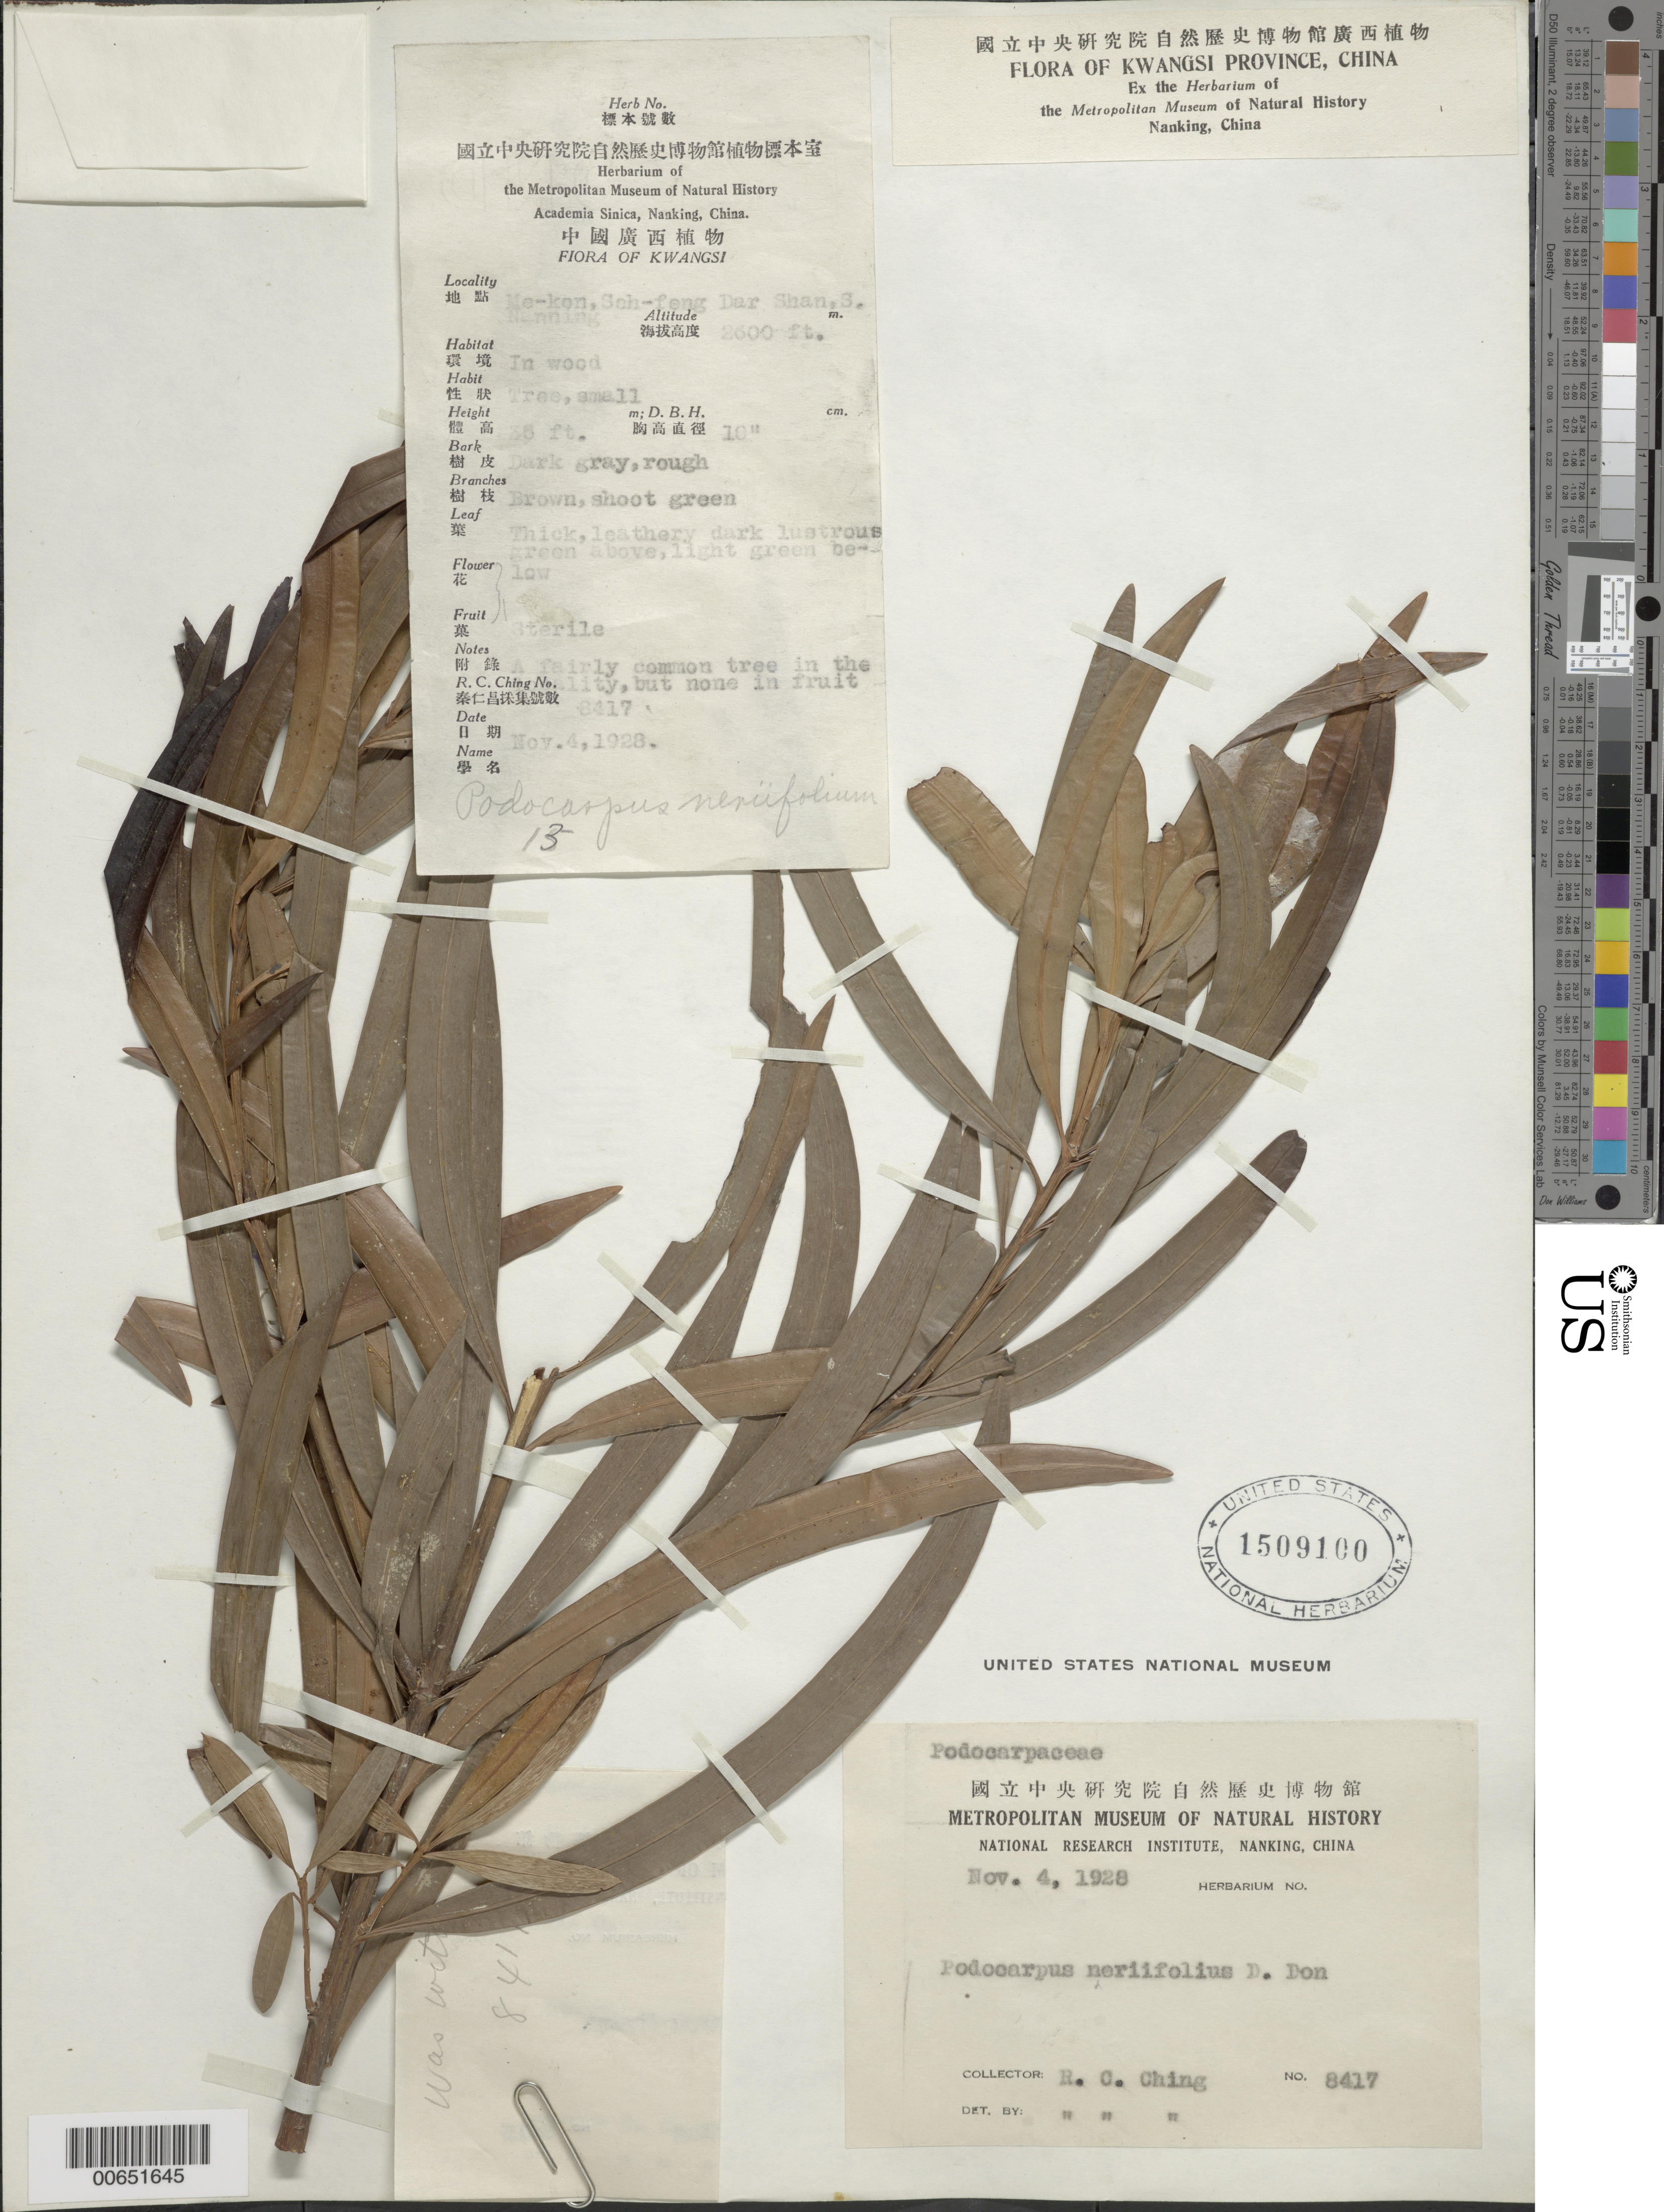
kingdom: Plantae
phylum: Tracheophyta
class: Pinopsida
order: Pinales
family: Podocarpaceae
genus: Podocarpus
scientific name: Podocarpus neriifolius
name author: D. Don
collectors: R. C. Ching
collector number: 8417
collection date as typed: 04 Nov 1928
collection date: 1928-11-04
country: China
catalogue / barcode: US 1509100